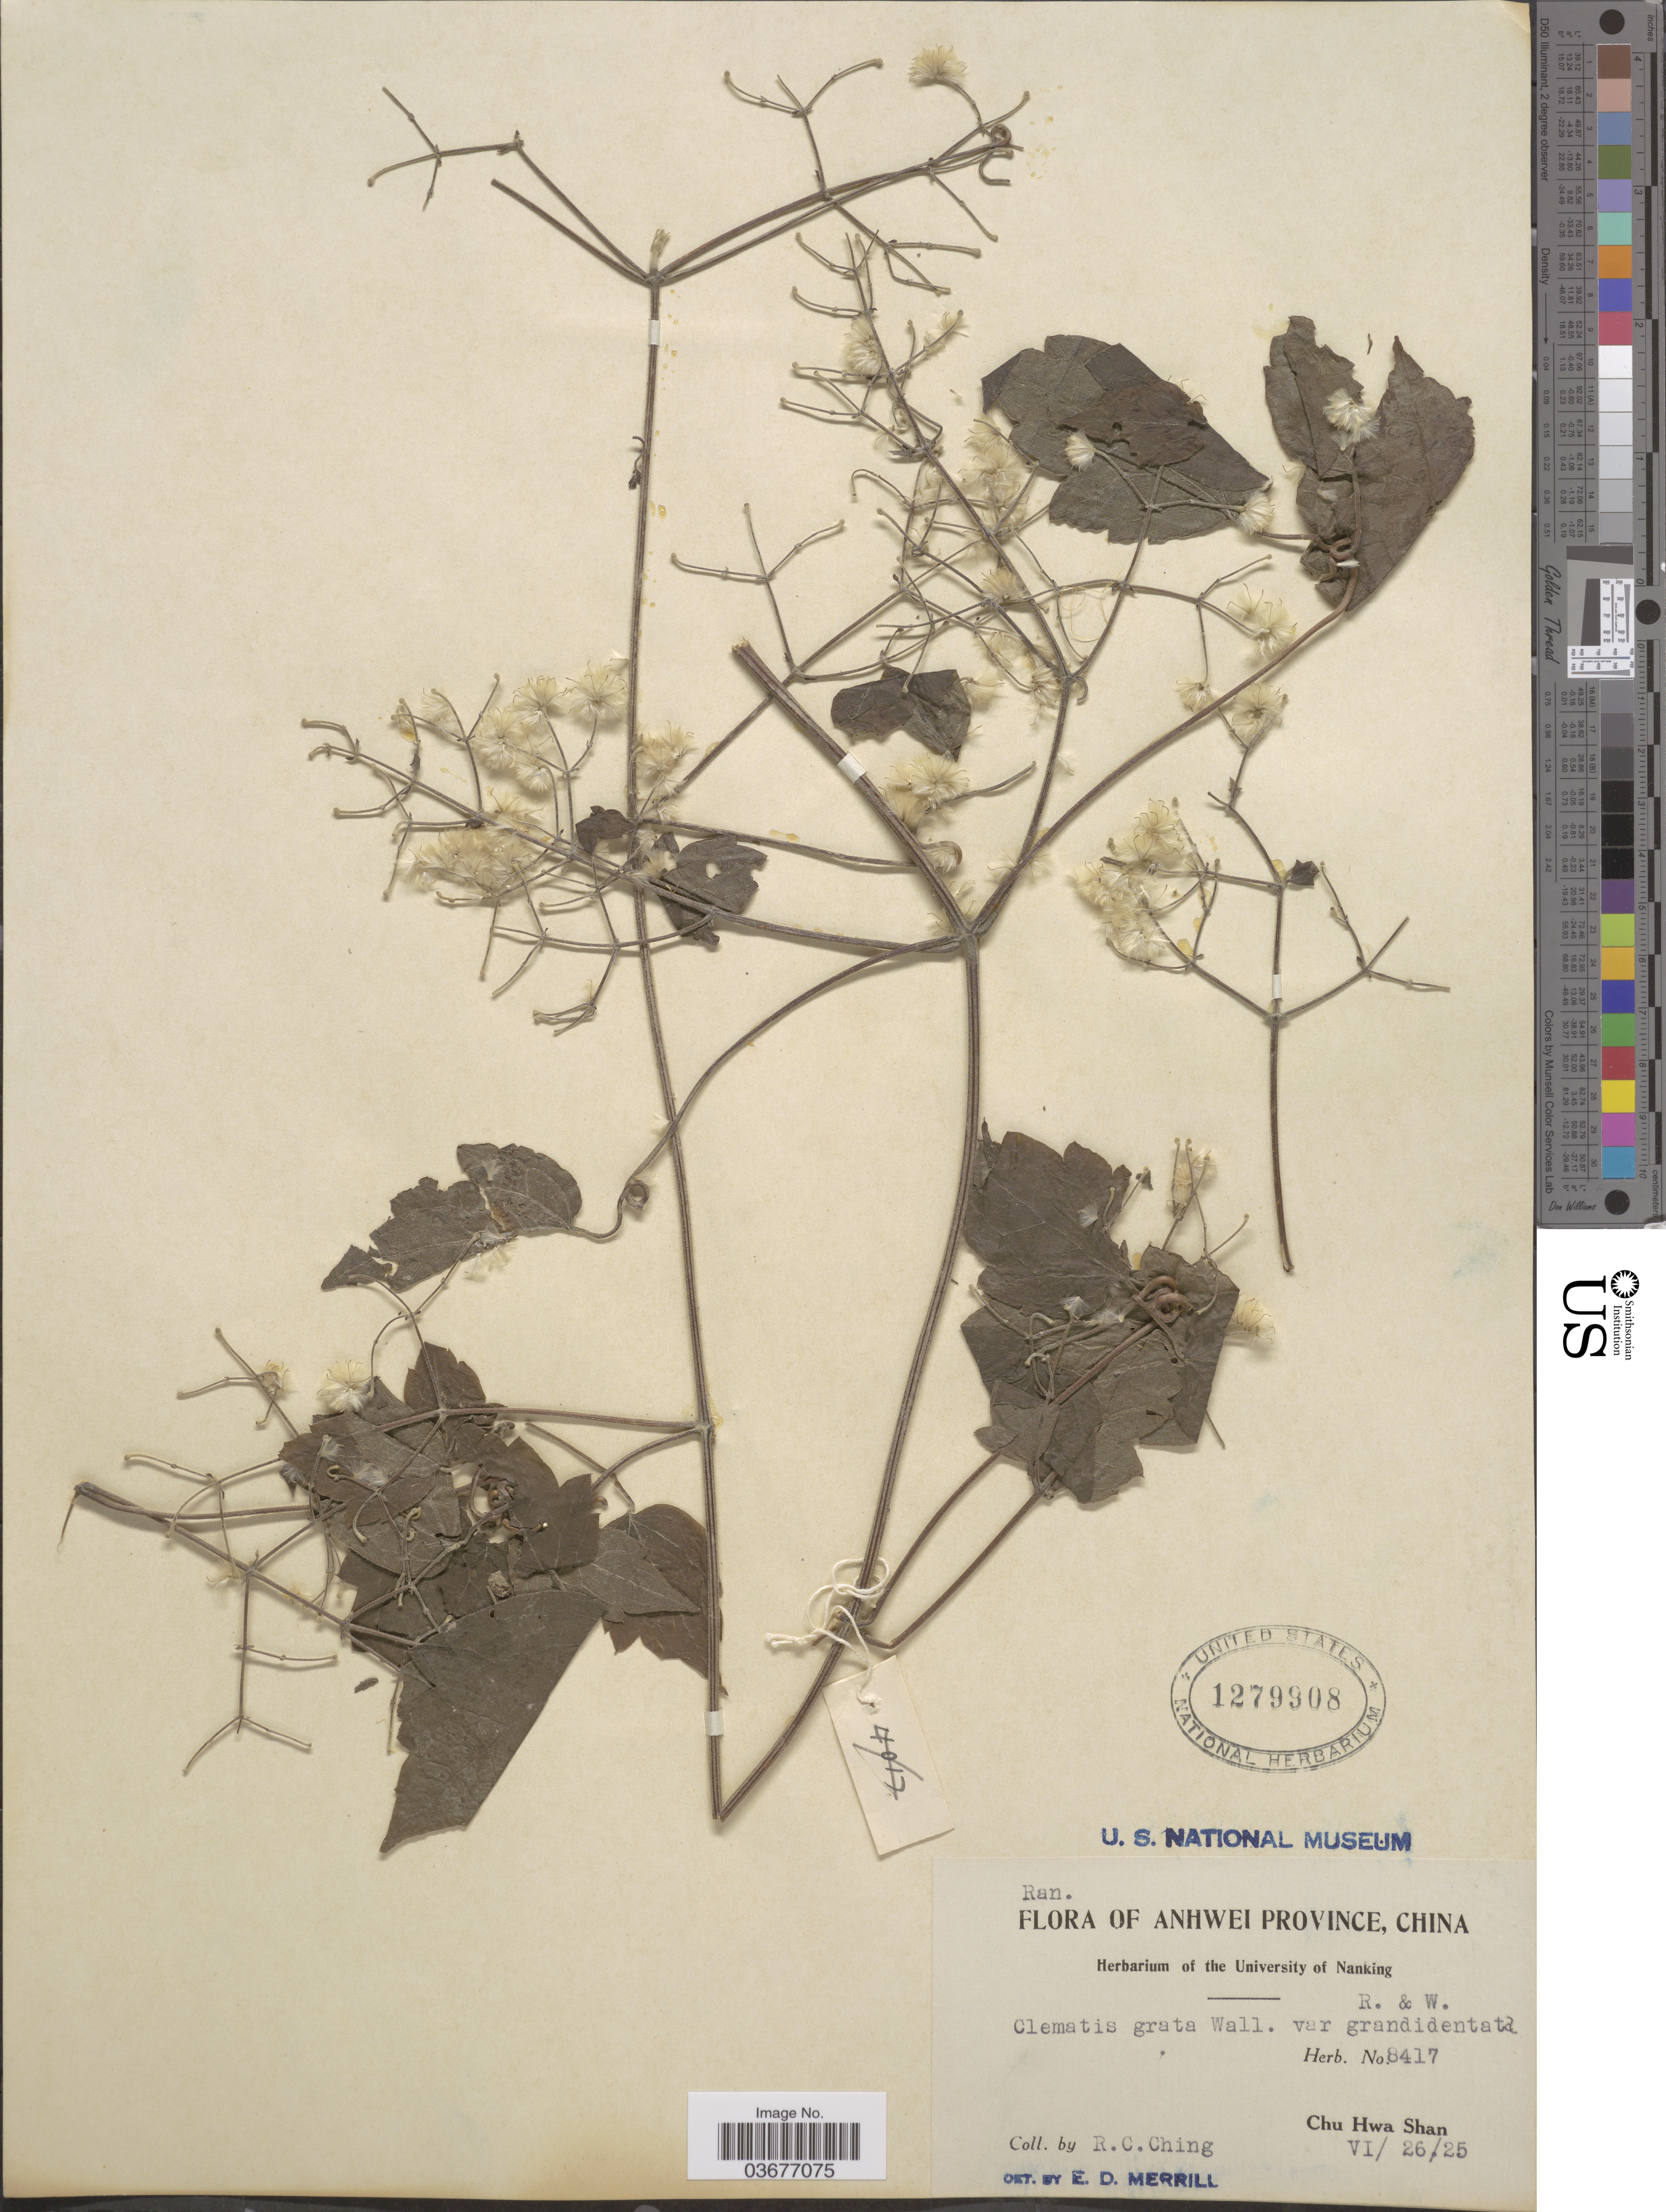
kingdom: Plantae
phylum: Tracheophyta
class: Magnoliopsida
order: Ranunculales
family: Ranunculaceae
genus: Clematis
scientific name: Clematis grata var. grandidentata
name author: Rehder & E.H. Wilson in Sarg.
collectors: R. C. Ching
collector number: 8417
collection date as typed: Transcribed d/m/y: 26/6/25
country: China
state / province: Anhui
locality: Anhwei Province. Chu Hwa Shan.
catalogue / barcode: US 1279908